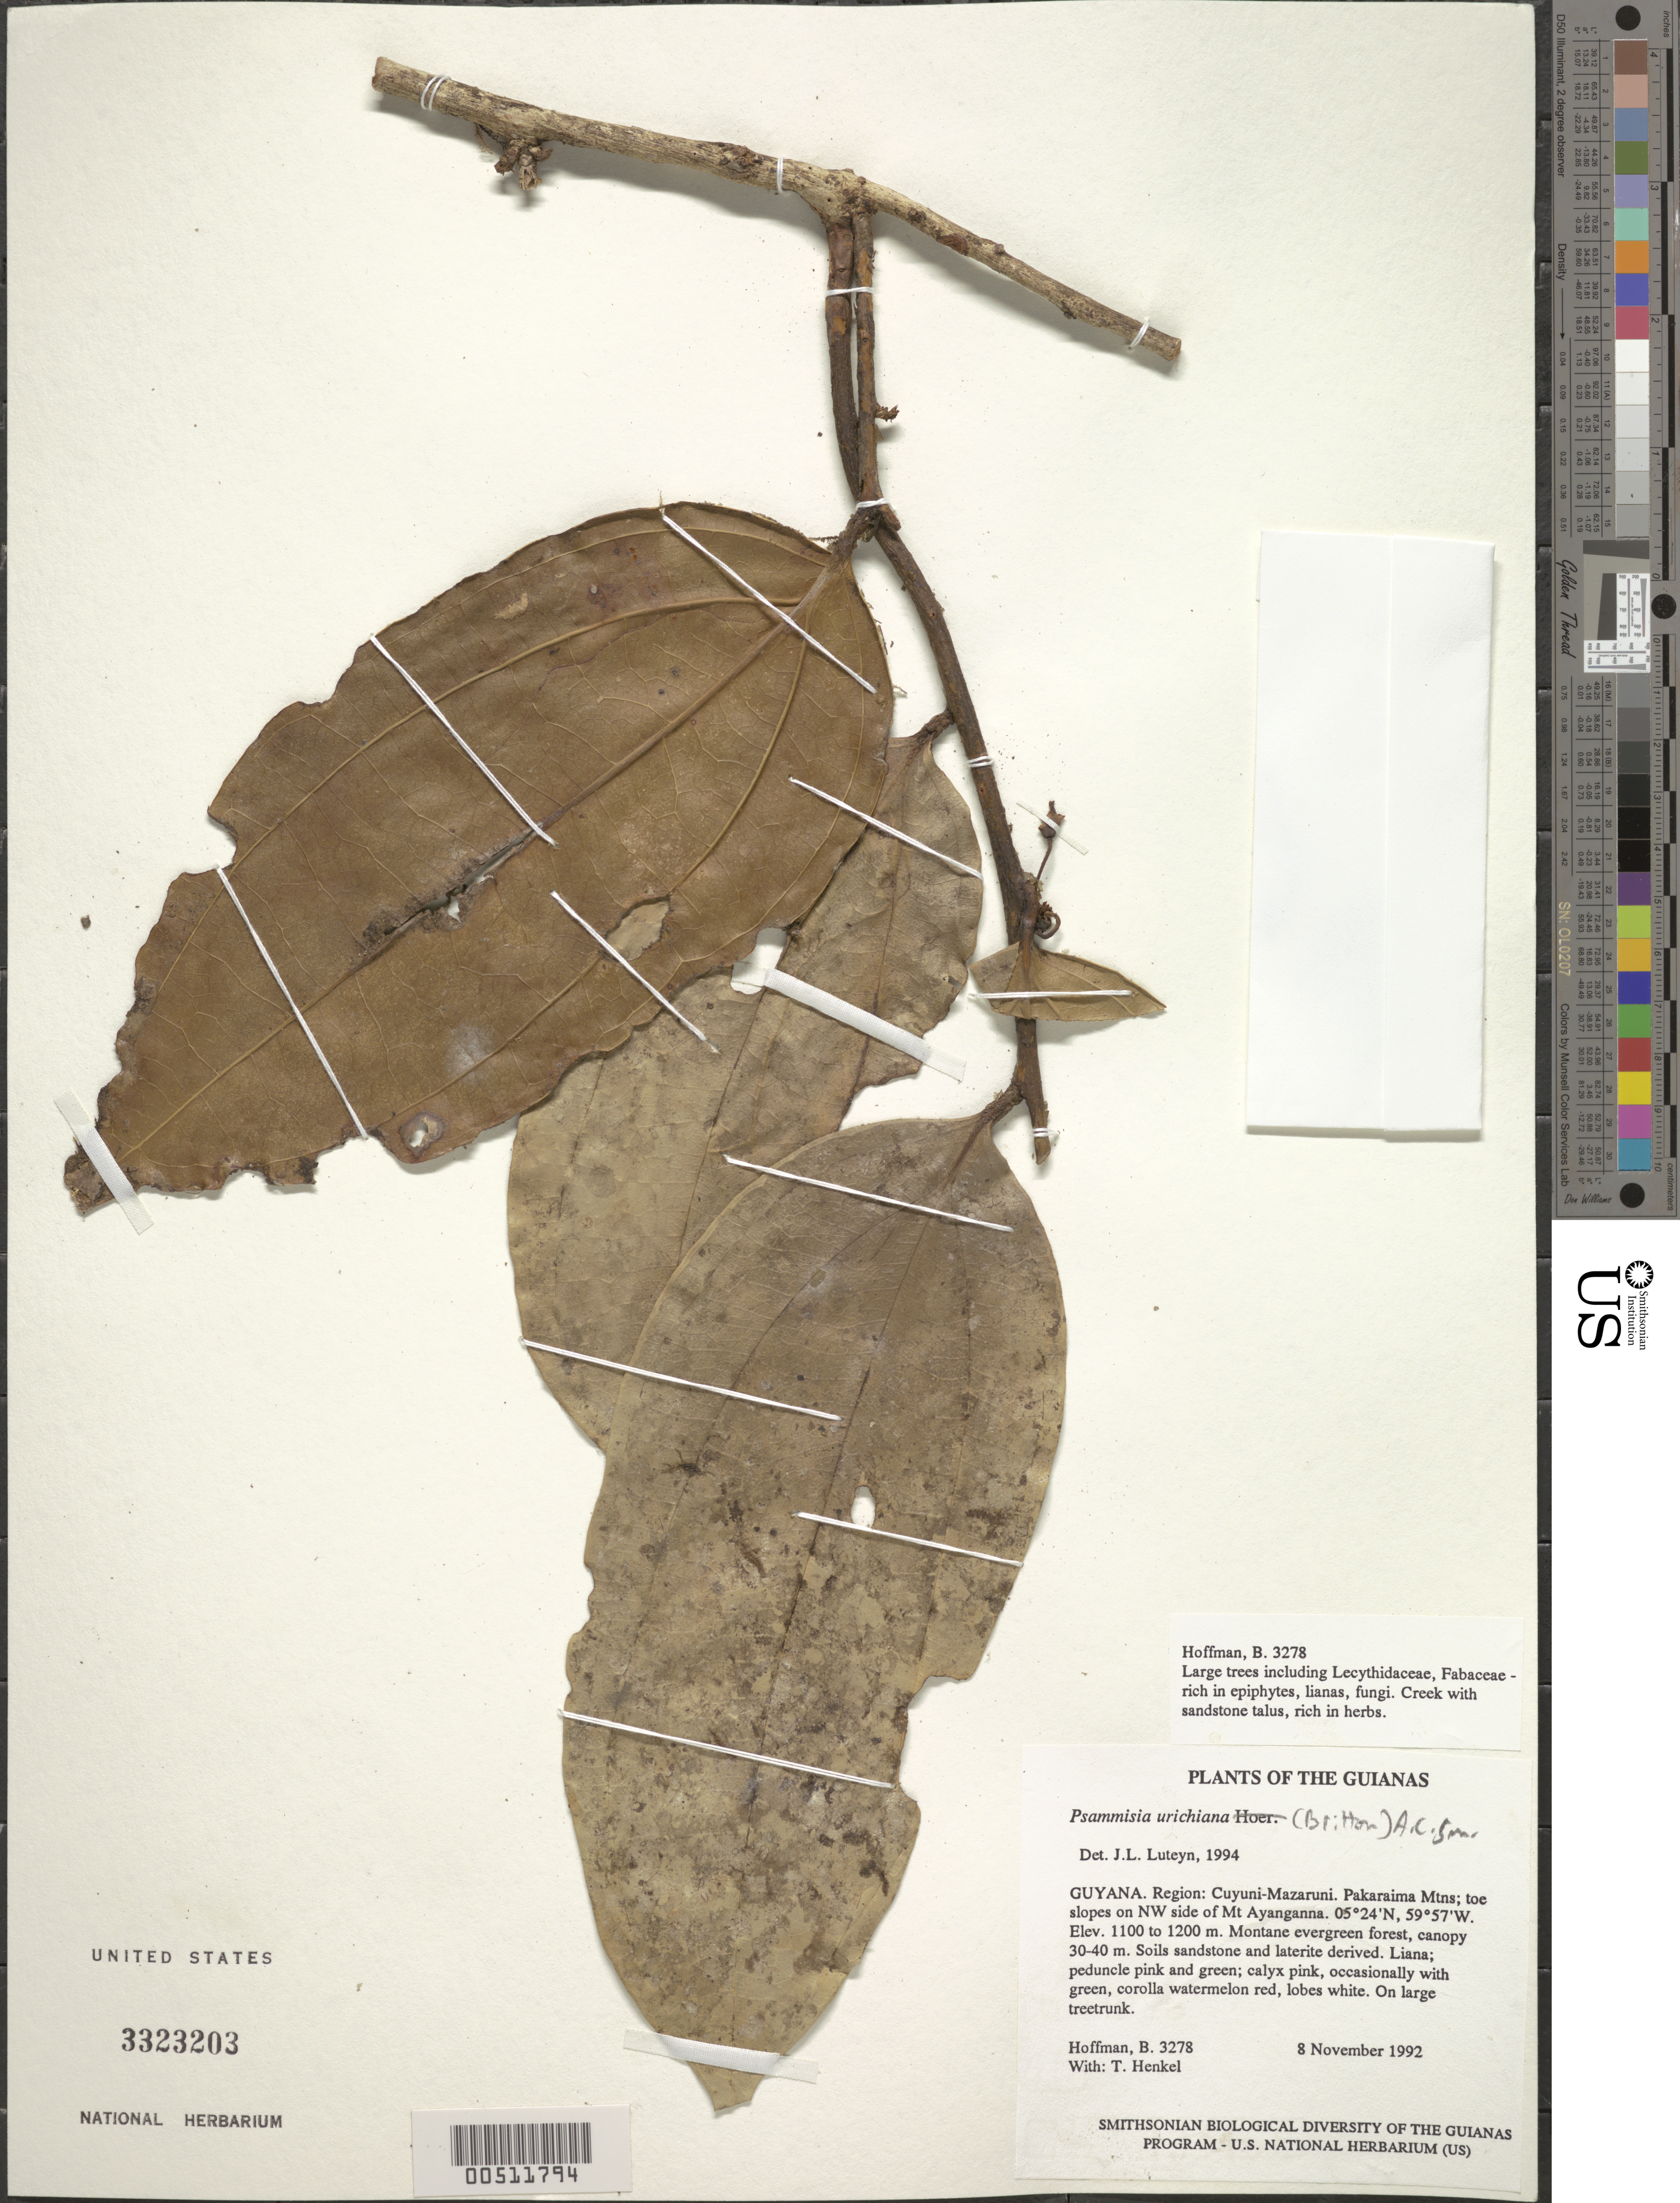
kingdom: Plantae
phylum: Tracheophyta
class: Magnoliopsida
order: Ericales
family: Ericaceae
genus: Psammisia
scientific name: Psammisia urichiana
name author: (Britton) A.C. Sm.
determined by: Luteyn, J. L.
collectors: B. Hoffman & T. Henkel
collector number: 3278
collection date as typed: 8 November 1992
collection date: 1992-11-08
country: Guyana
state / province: Cuyuni-Mazaruni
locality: Pakaraima Mountains; toe slopes on NW side of Mt. Ayanganna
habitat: Montane evergreen forest, canopy 30-40 m. Soils sandstone and laterite derived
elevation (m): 1100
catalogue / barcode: US 3323203